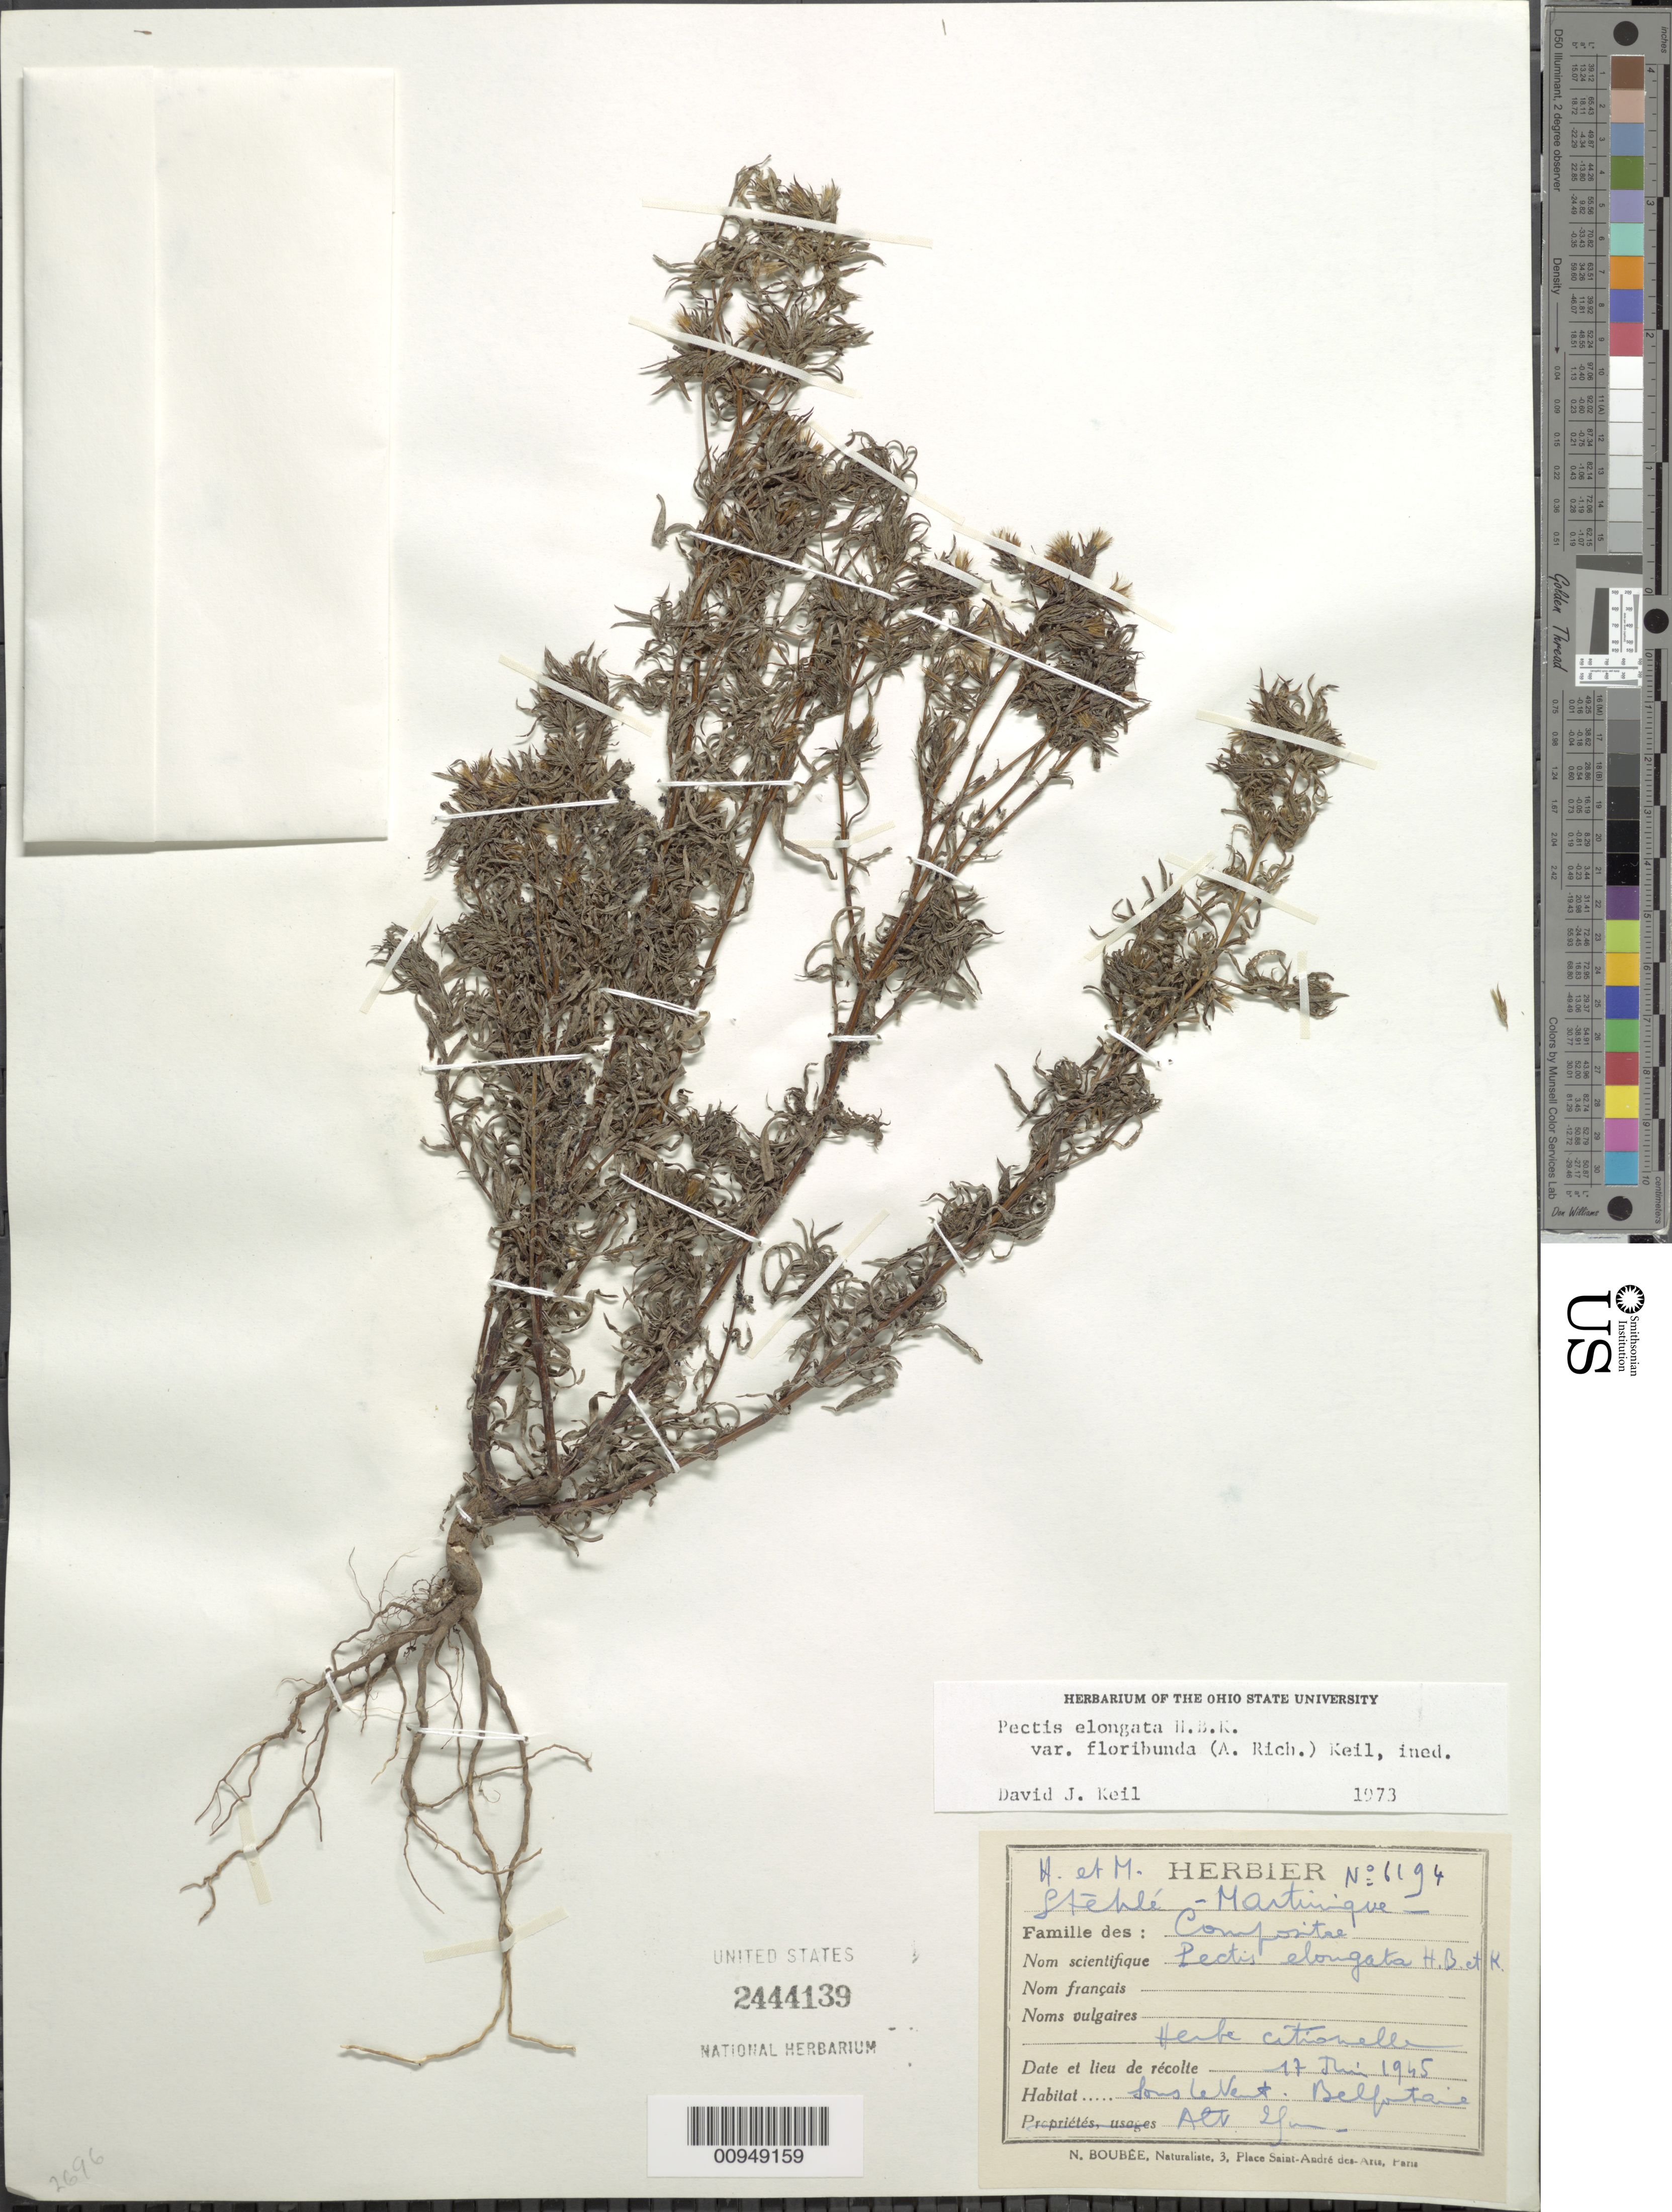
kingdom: Plantae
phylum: Tracheophyta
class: Magnoliopsida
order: Asterales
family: Asteraceae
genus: Pectis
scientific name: Pectis elongata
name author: Kunth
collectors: H. Stehlé & M. Stehlé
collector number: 6194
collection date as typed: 17 Jul 1945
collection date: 1945-07-17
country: Martinique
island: Martinique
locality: Belfontaine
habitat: Sous le vent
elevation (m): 25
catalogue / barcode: US 2444139